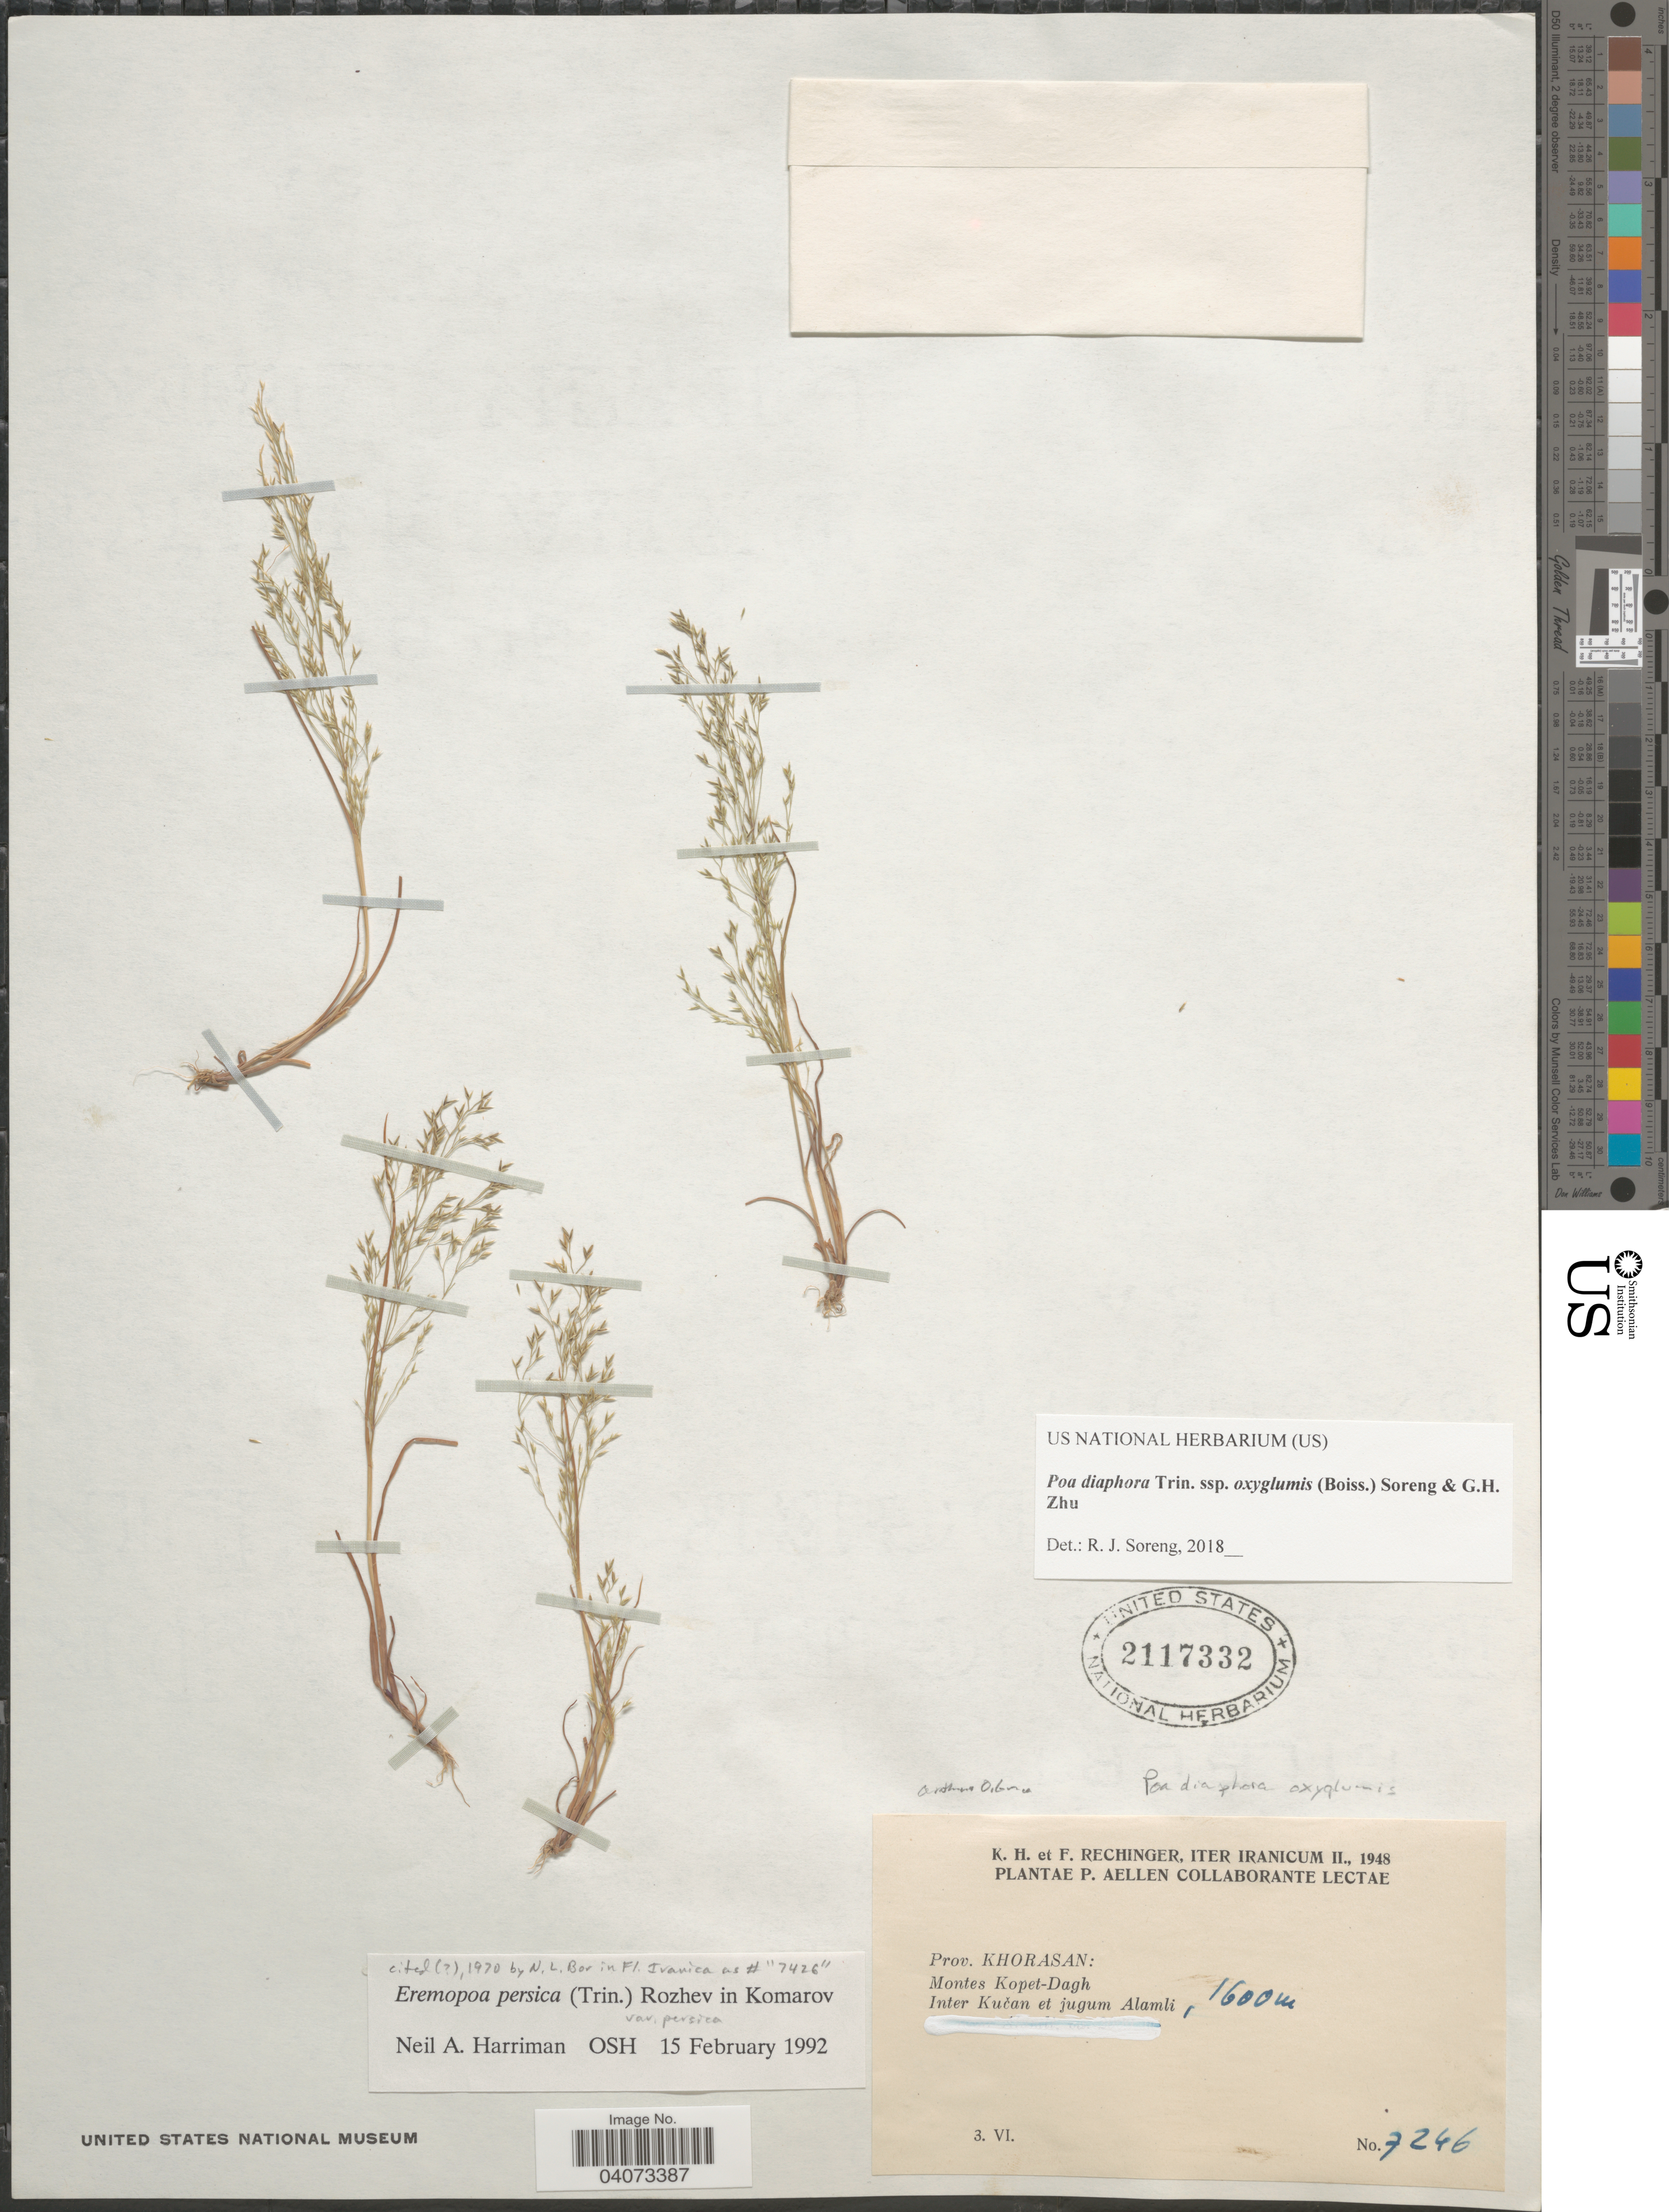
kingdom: Plantae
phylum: Tracheophyta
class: Liliopsida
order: Poales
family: Poaceae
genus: Poa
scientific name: Poa diaphora subsp. oxyglumis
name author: (Boiss.) Soreng & G.H. Zhu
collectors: K. H. Rechinger & F. Rechinger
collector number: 7246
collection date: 1948-06-03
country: Iran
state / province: Khorasan [obsolete]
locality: Iter Iranicum II. Prov. Khorasan: Montes Kopet-Dagh. Inter Kučan et jugum Alamli.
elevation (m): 1600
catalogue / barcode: US 2117332